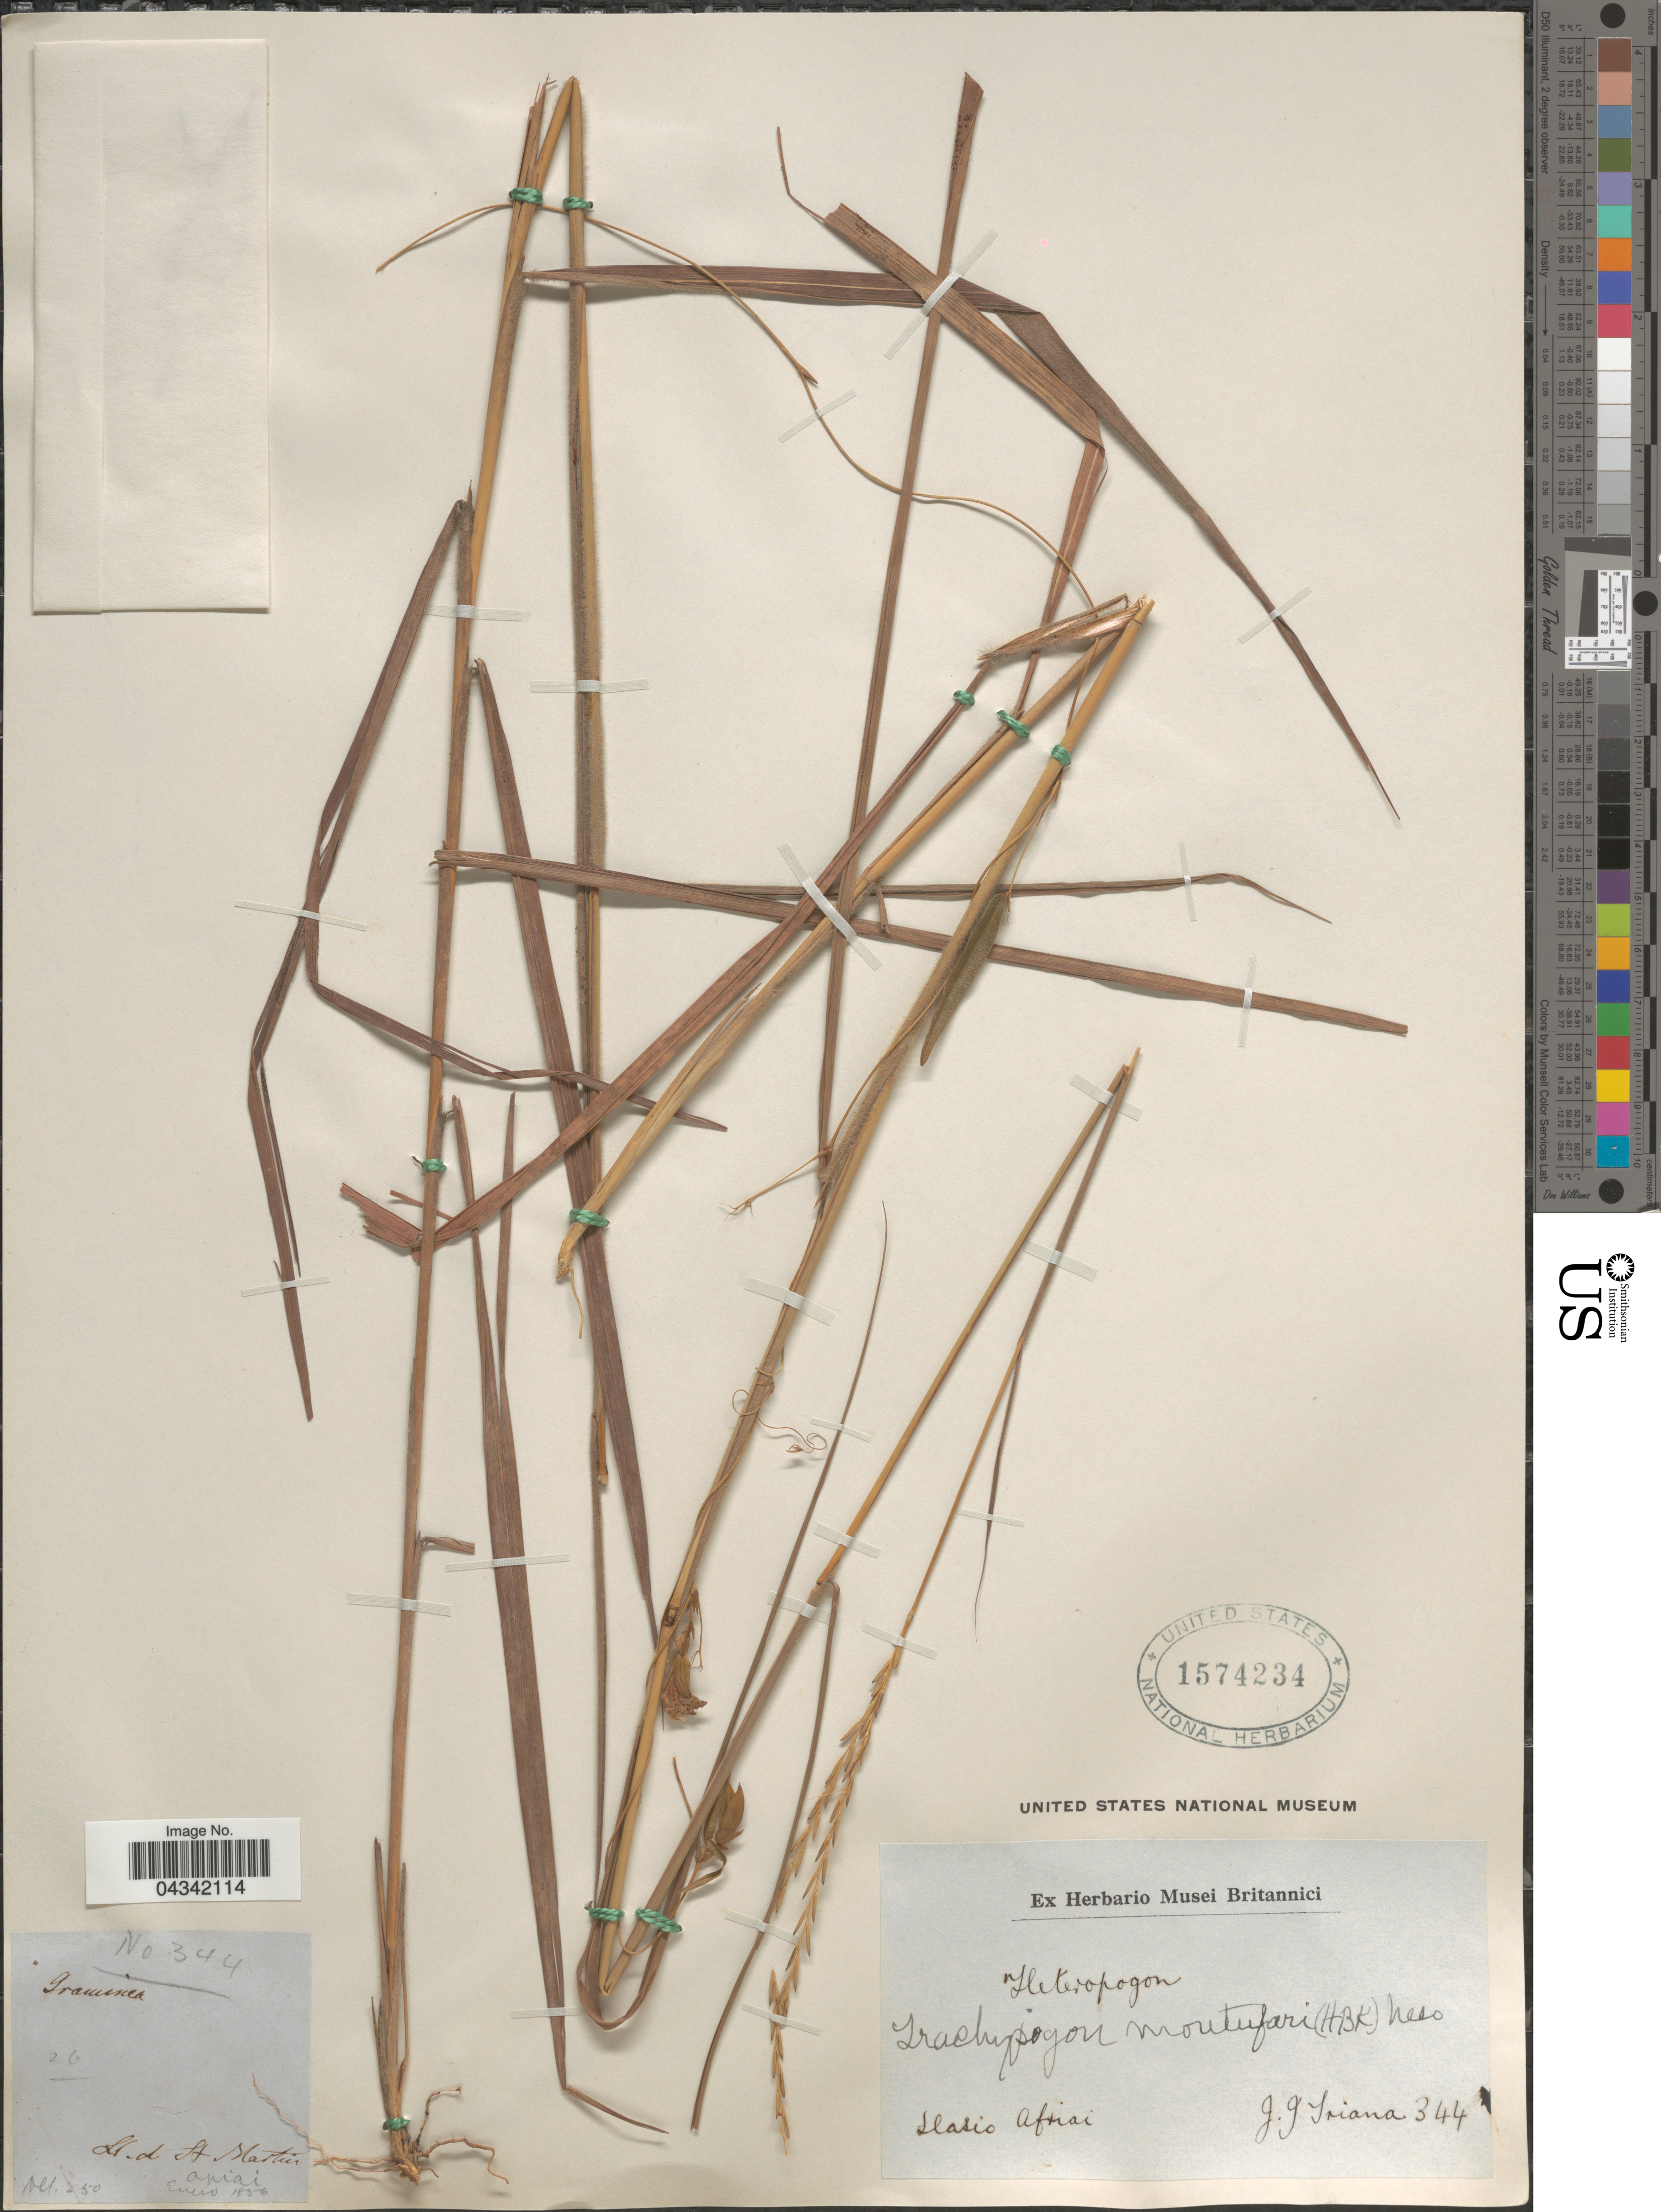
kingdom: Plantae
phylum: Tracheophyta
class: Liliopsida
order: Poales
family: Poaceae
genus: Trachypogon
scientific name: Trachypogon vestitus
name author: L. Andersson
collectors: J. J. Triana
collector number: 344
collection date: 1856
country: Colombia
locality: Llano Apiai. [interpreted]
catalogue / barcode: US 1574234